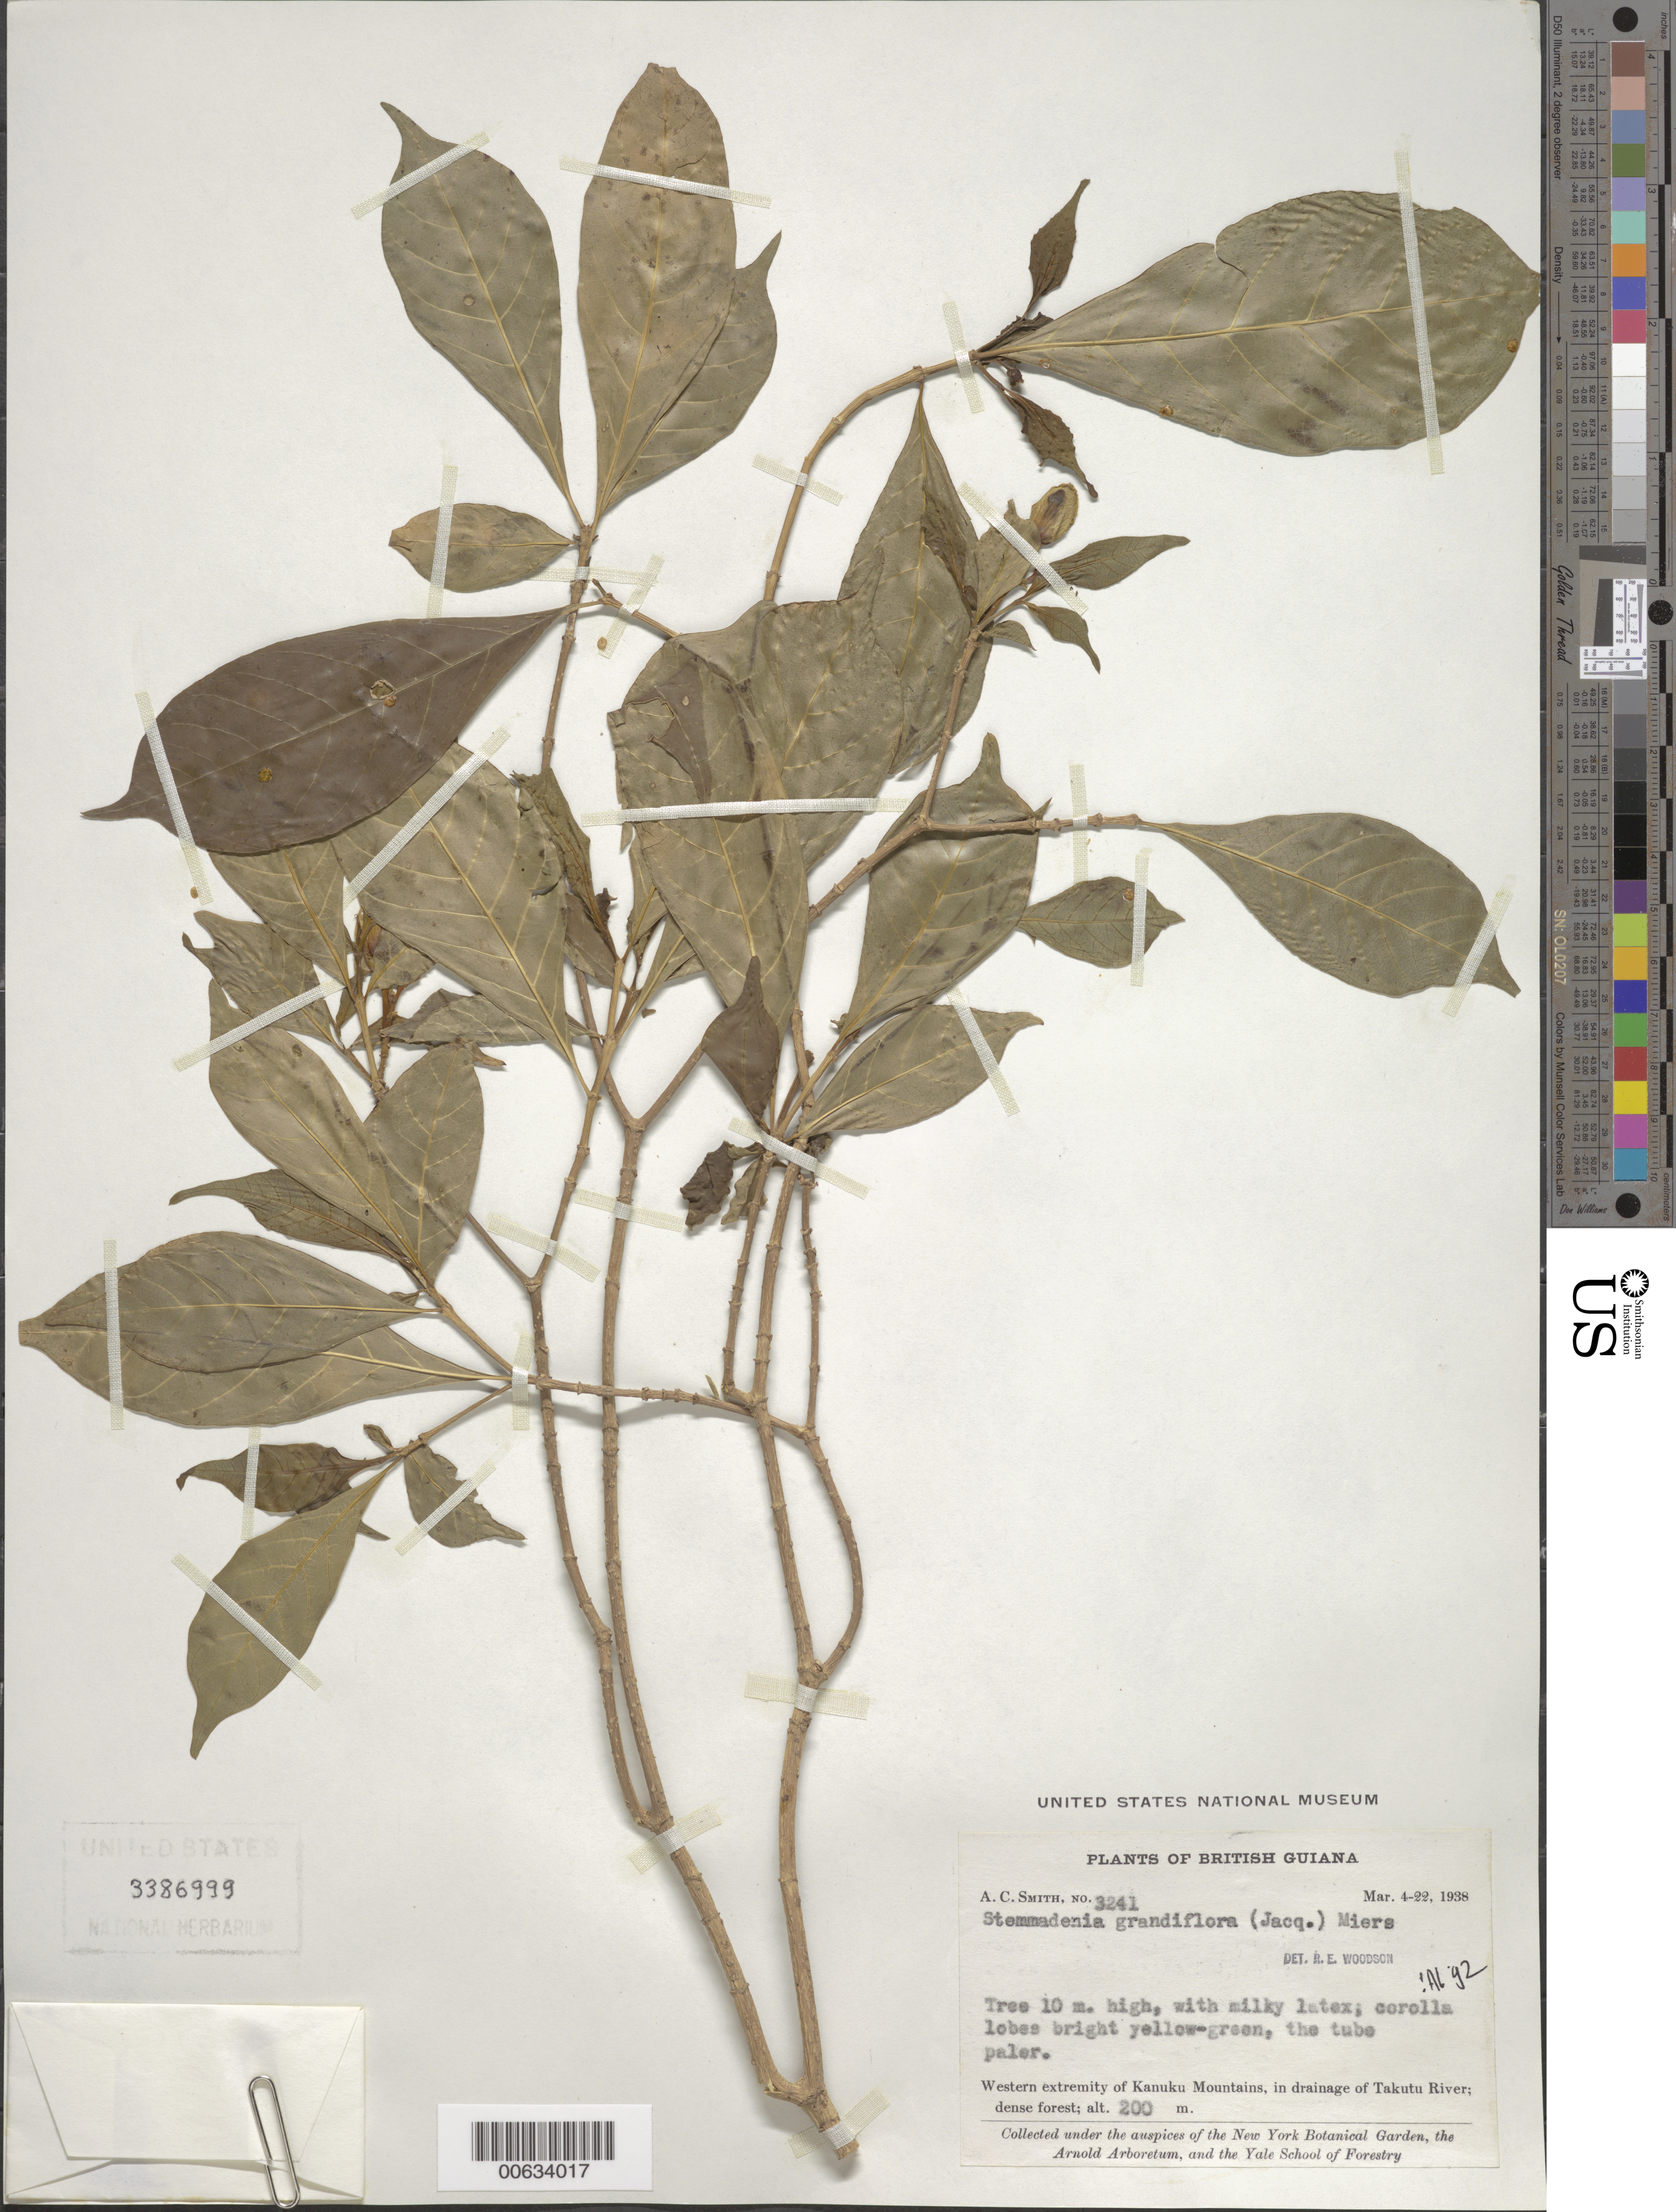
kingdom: Plantae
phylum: Tracheophyta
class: Magnoliopsida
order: Gentianales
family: Apocynaceae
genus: Stemmadenia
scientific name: Stemmadenia grandiflora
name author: (Jacq.) Miers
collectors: A. C. Smith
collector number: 3241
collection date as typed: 4-Mar-38 to 22-Mar-38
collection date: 1938-03-04/1938-03-22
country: Guyana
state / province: U. Takutu-U. Essequibo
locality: Kanuku Mts., drainage of Takutu R., western extremity of Kanuku Mountains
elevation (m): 200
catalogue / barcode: US 3386999